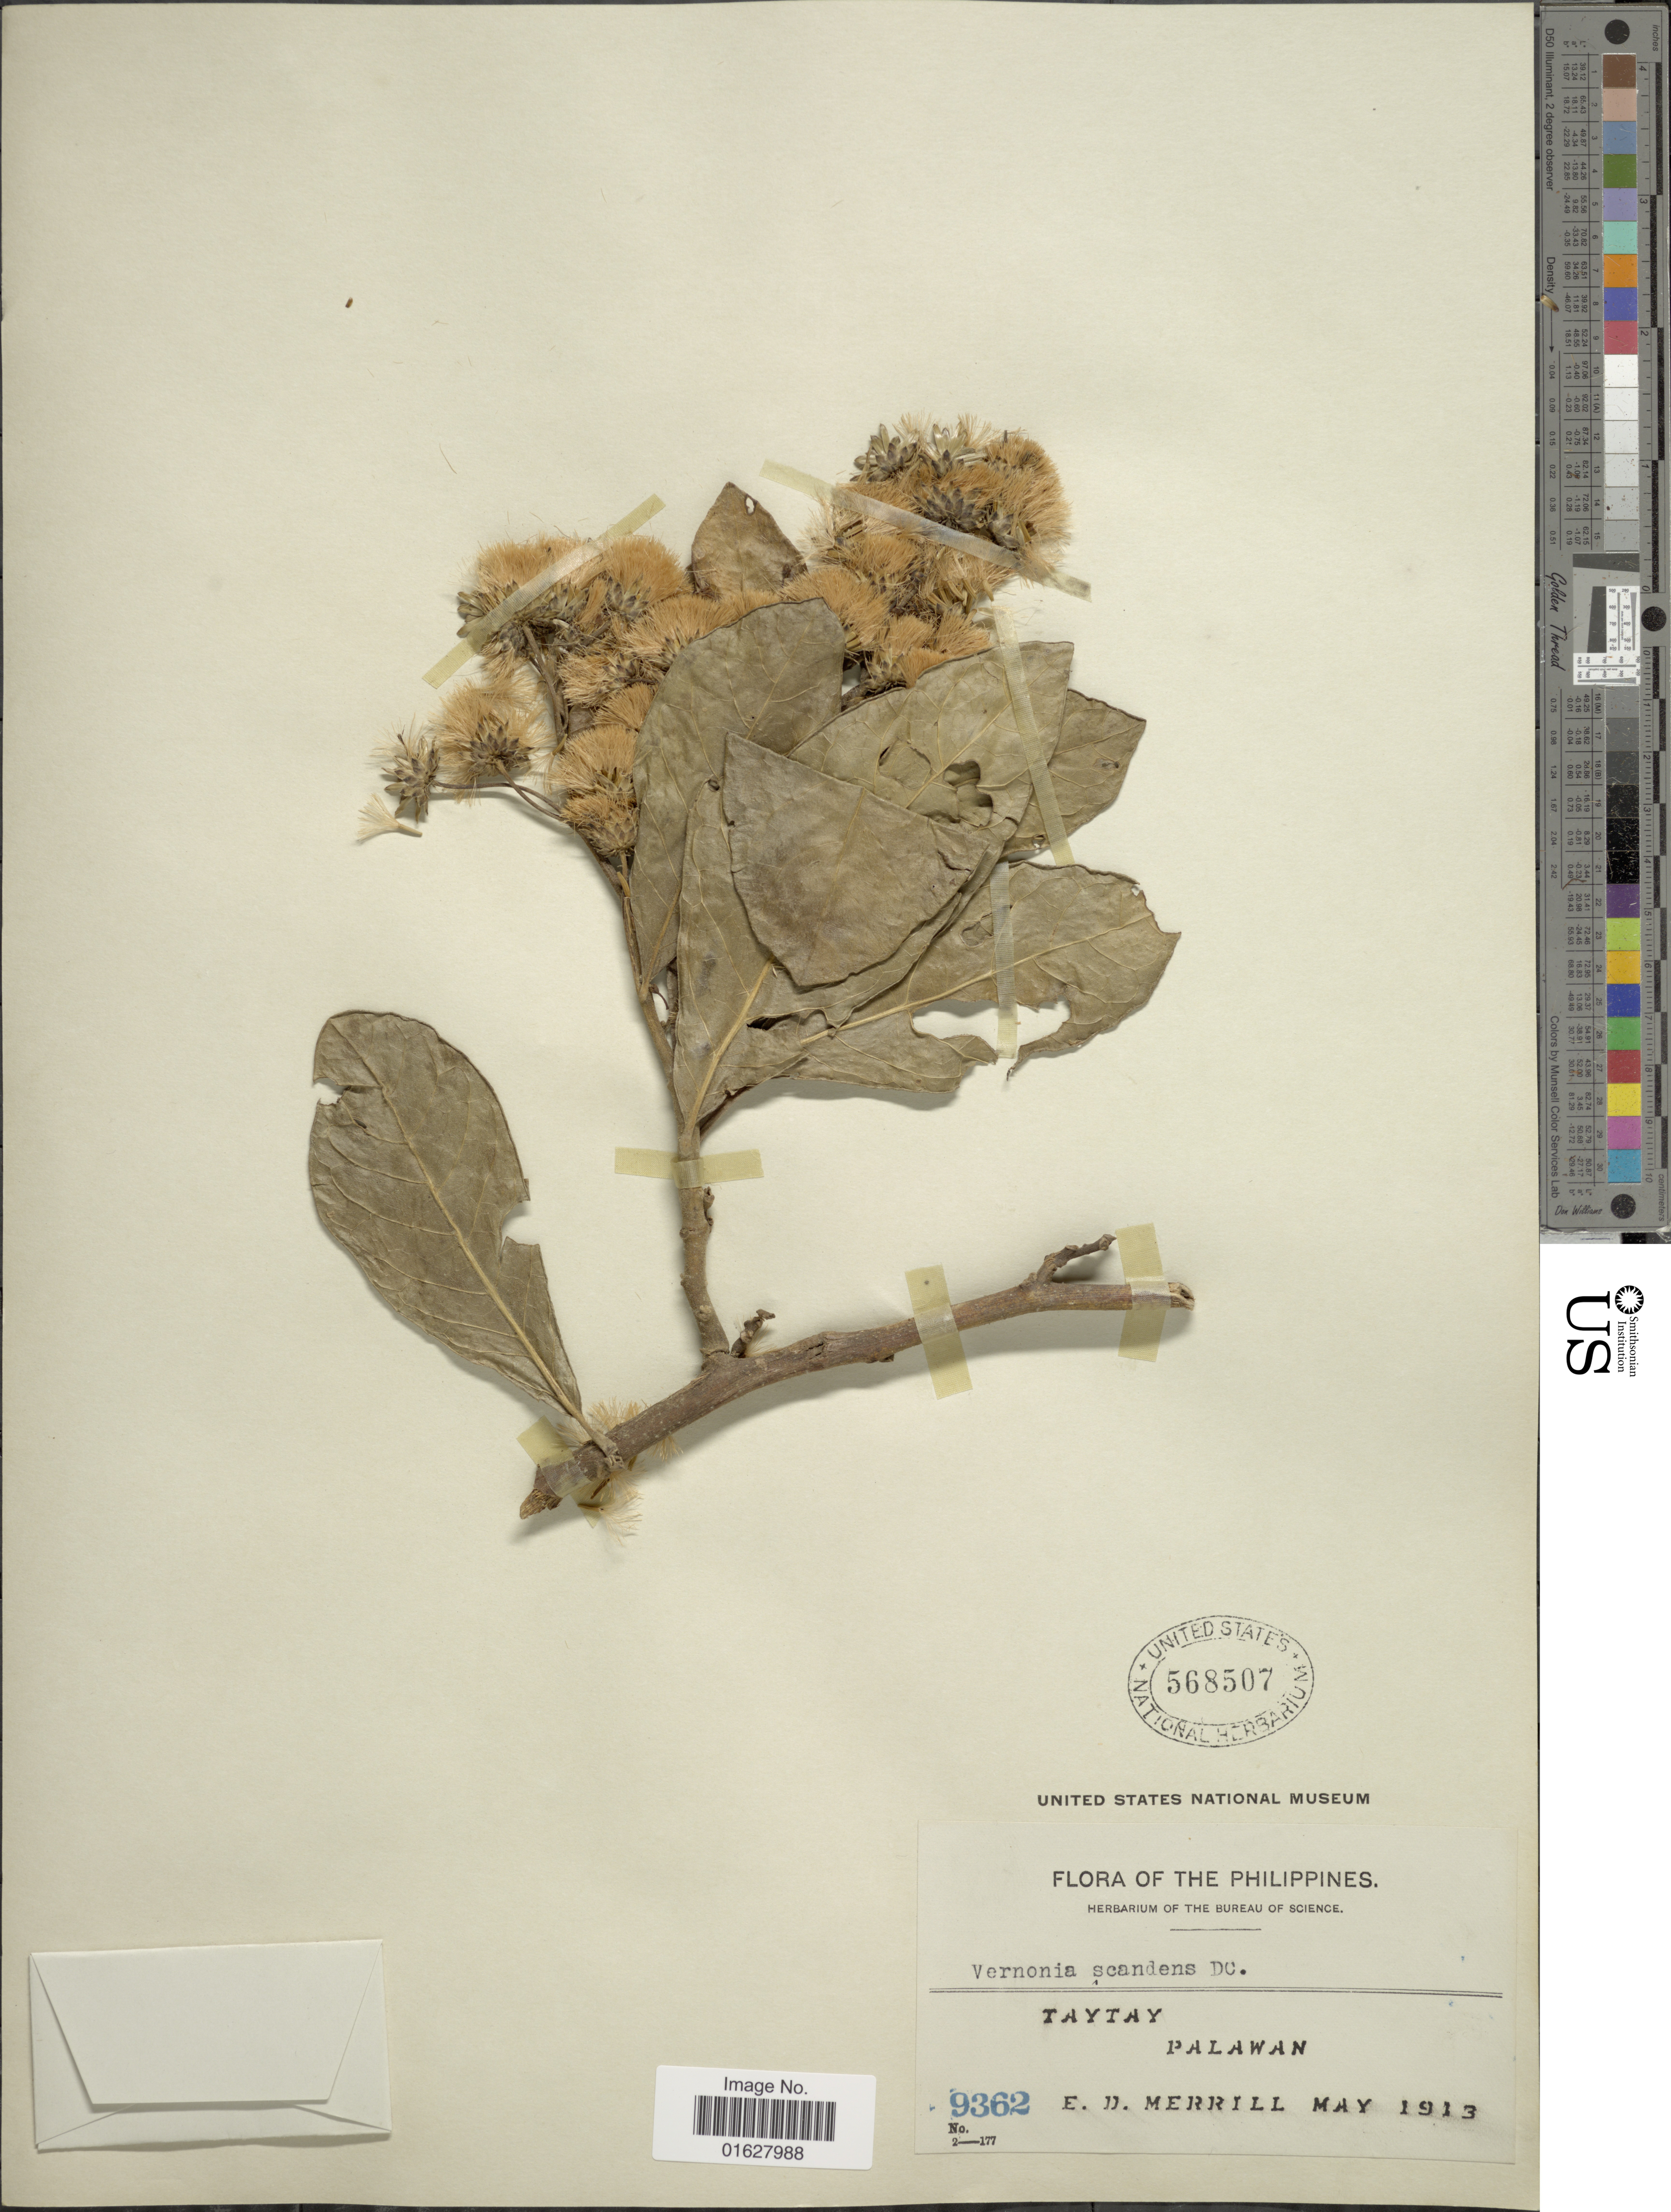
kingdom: Plantae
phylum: Tracheophyta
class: Magnoliopsida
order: Asterales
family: Asteraceae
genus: Vernonia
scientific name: Vernonia scandens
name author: DC.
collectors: E. D. Merrill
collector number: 9362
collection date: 1913-05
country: Philippines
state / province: Mimaropa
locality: The Philippines. Taytay. Palawan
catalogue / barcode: US 568507